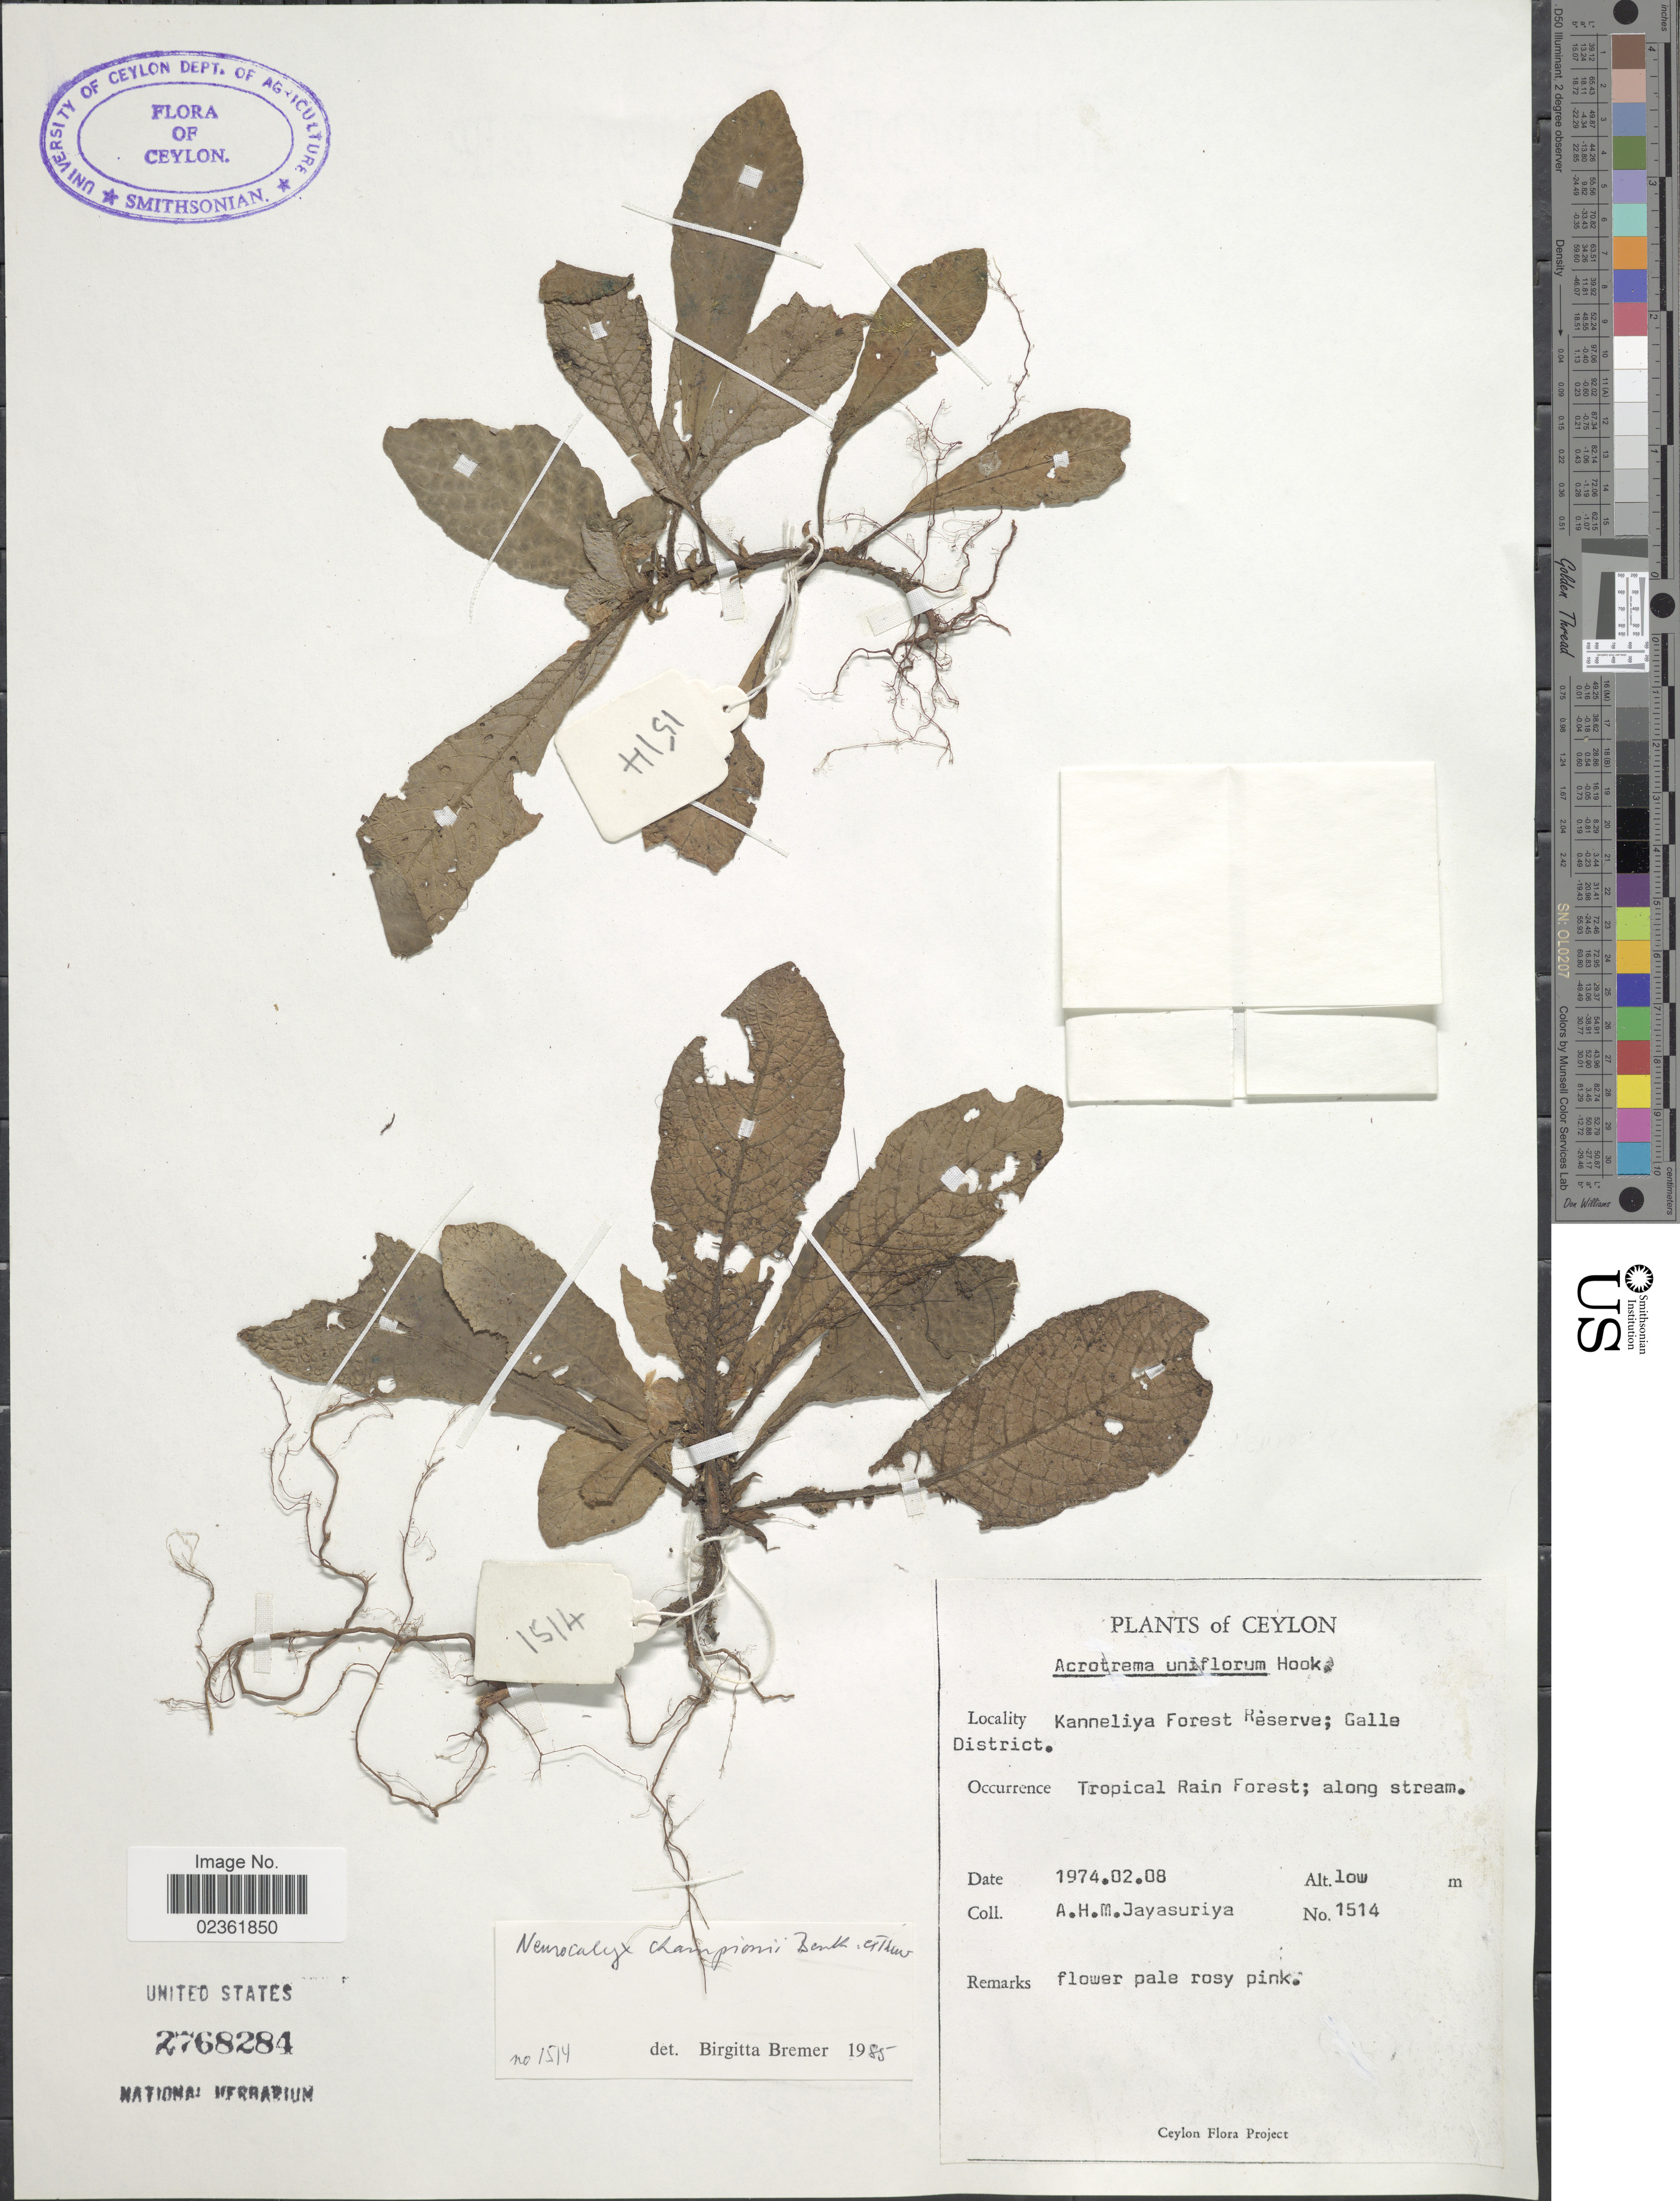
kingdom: Plantae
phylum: Tracheophyta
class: Magnoliopsida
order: Gentianales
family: Rubiaceae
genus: Neurocalyx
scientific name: Neurocalyx championii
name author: Benth. ex Thwaites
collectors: M. Jayasuriya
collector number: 1514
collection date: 1974-02-08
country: Sri Lanka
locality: Ceylon, Kanneliya Forest Reserve; Galle District, Tropical Rain Forest; along stream.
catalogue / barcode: US 2768284